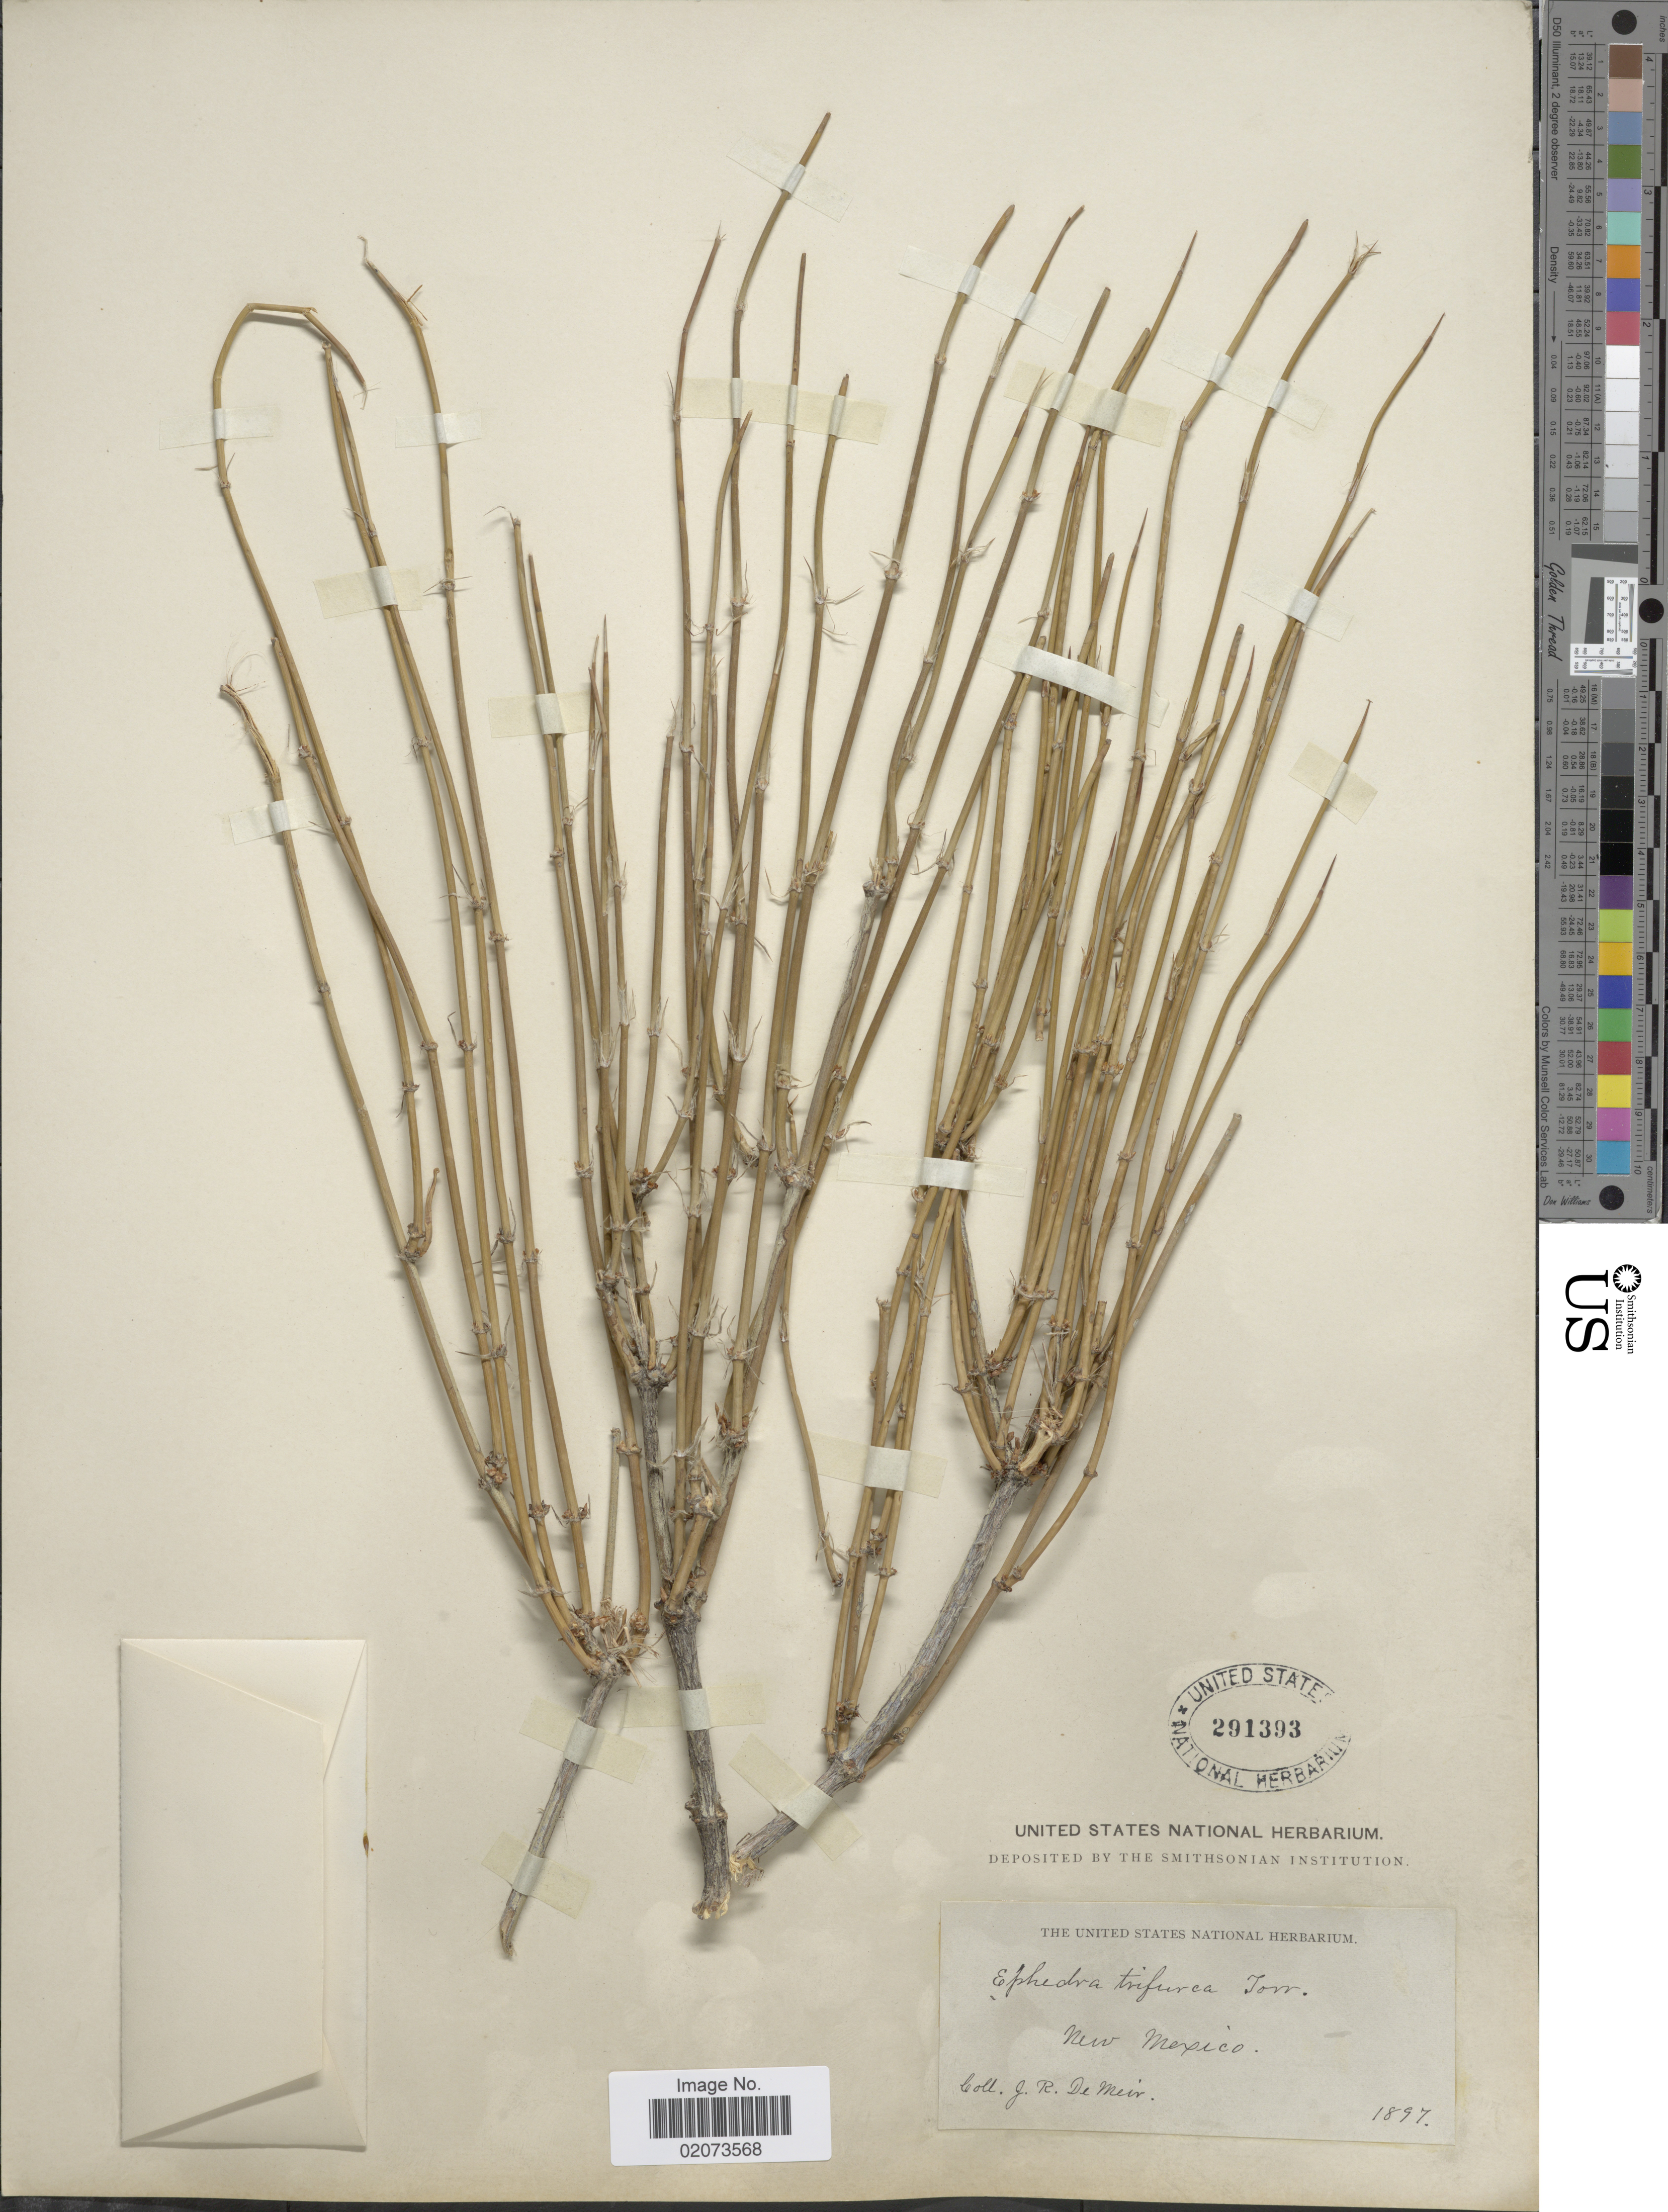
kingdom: Plantae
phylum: Tracheophyta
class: Gnetopsida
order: Ephedrales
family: Ephedraceae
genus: Ephedra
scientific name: Ephedra trifurca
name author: Torr. ex S. Watson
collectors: J. De Meir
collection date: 1897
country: United States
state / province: New Mexico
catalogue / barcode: US 291393